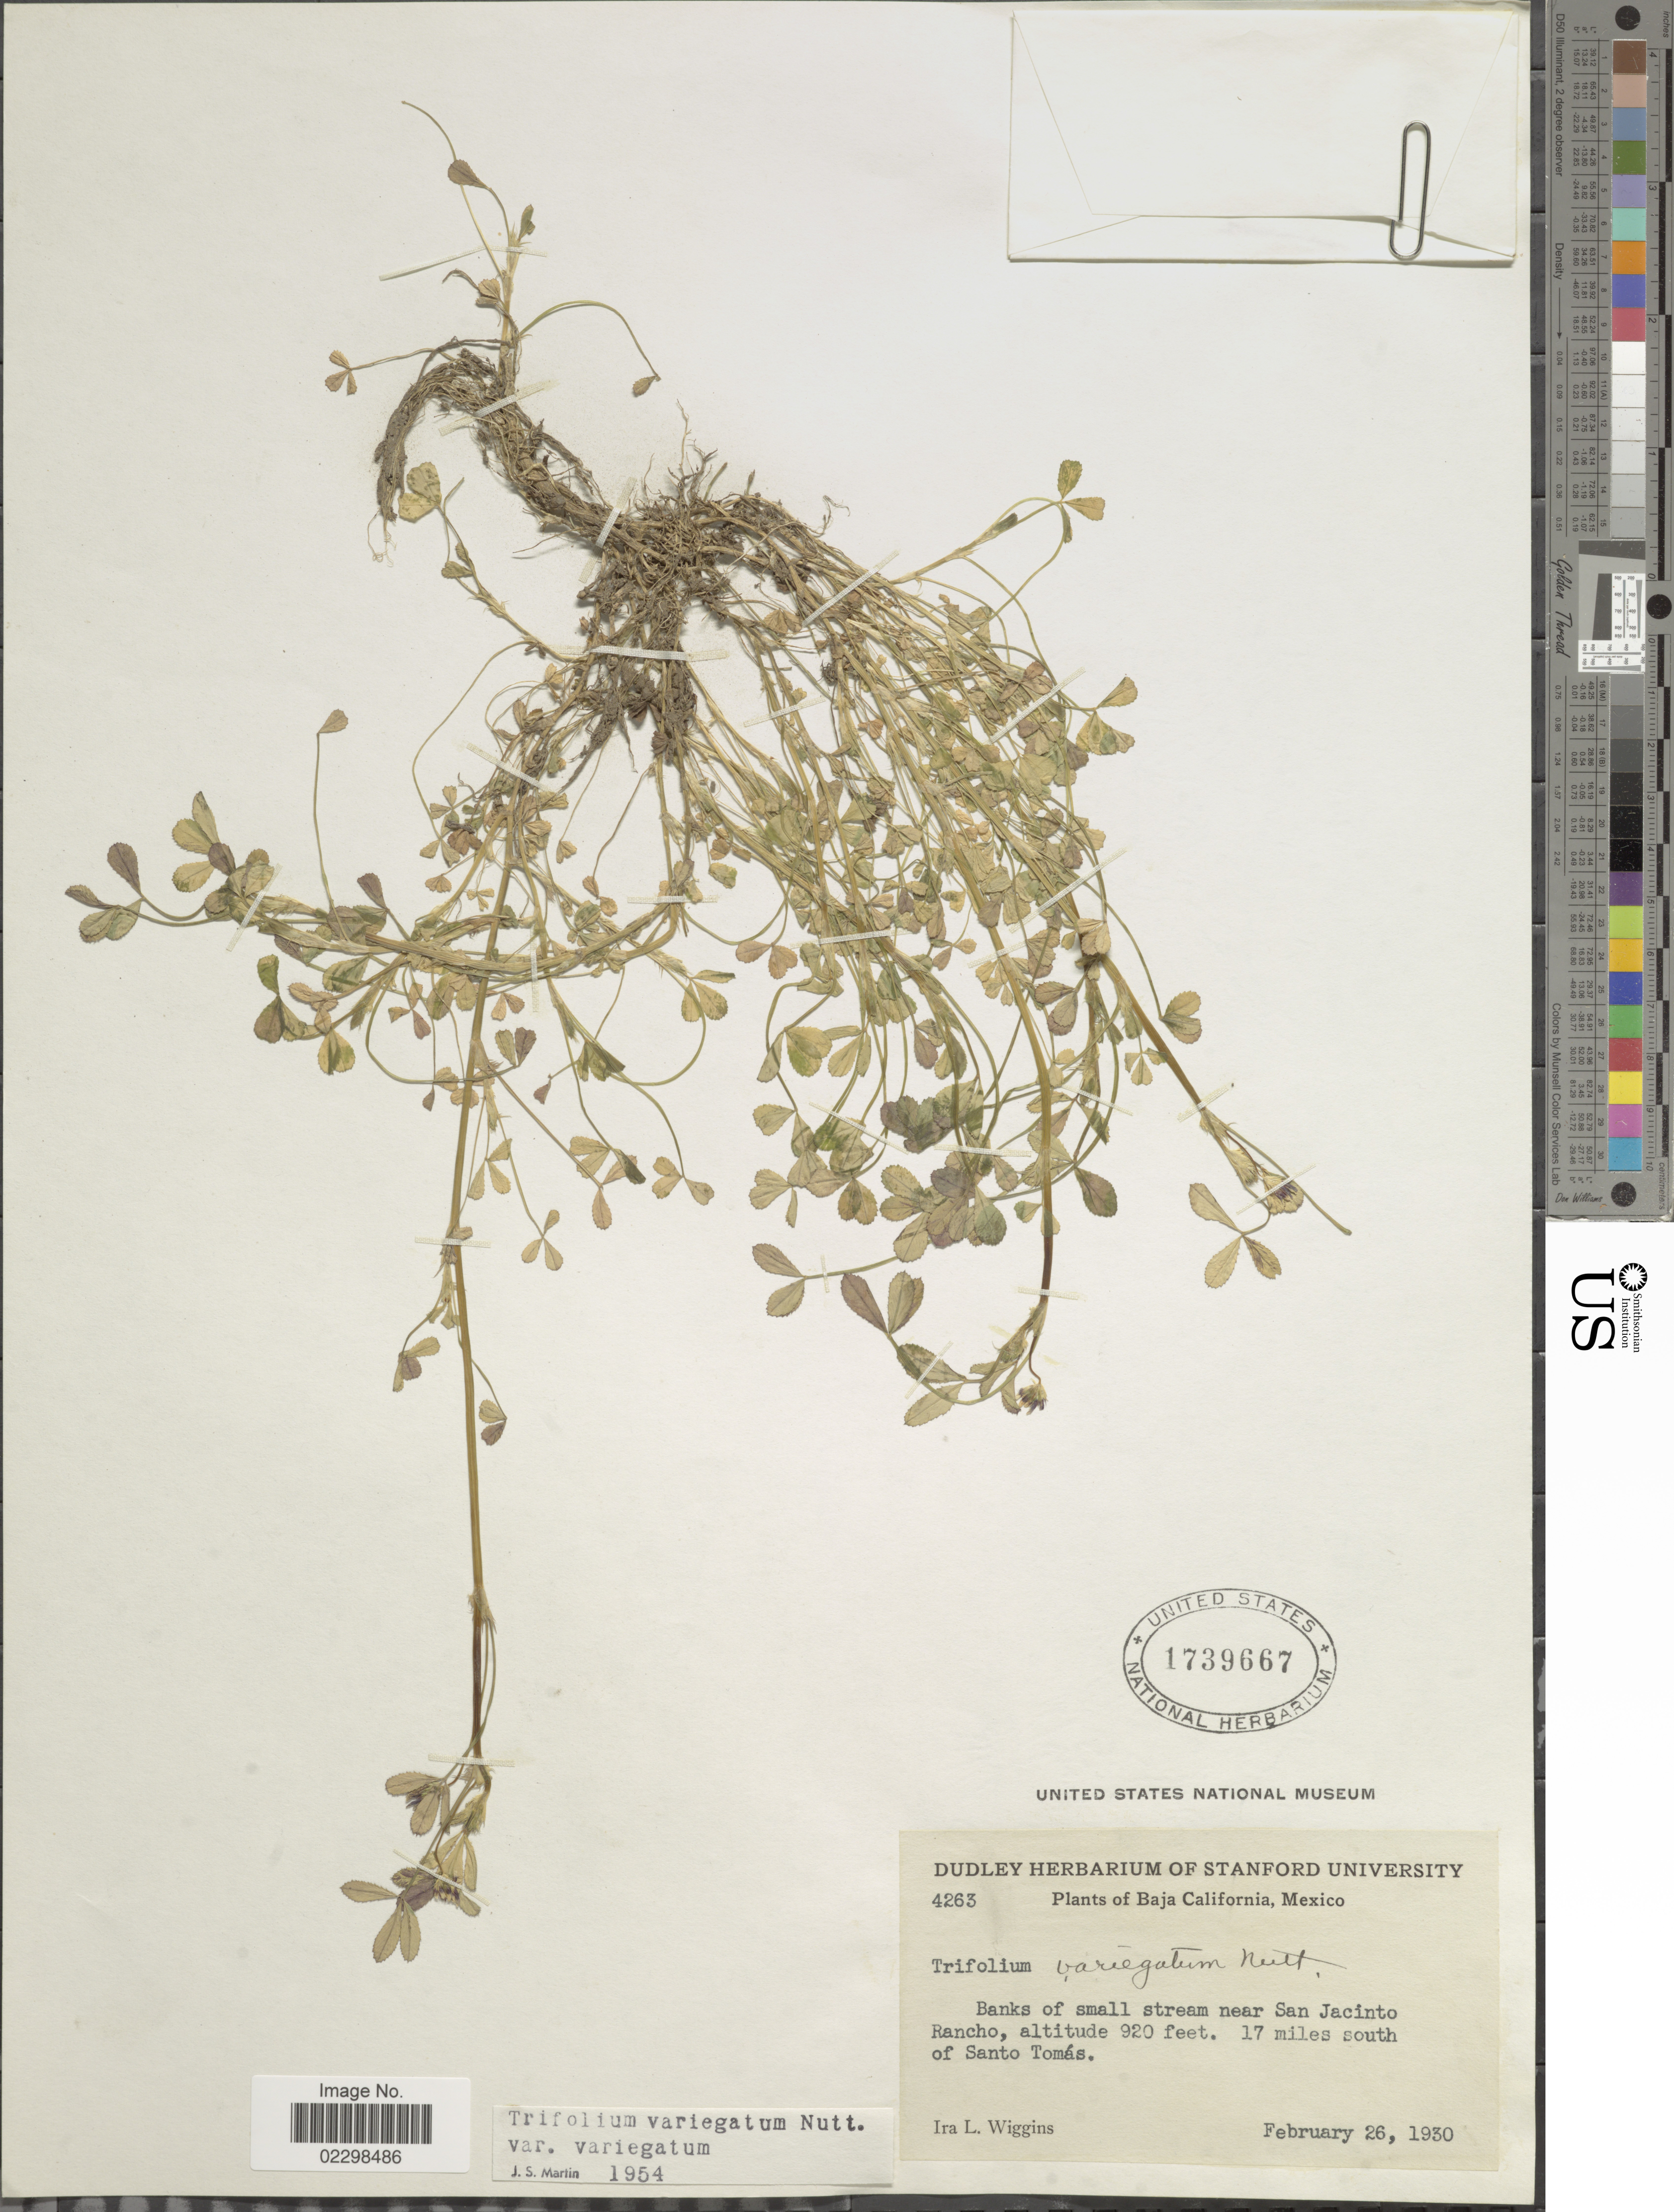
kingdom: Plantae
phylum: Tracheophyta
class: Magnoliopsida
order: Fabales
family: Fabaceae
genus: Trifolium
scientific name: Trifolium variegatum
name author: Nutt.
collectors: I. L. Wiggins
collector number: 4263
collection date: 1930-02-26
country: Mexico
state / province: Baja California Norte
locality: Near San Jacinto Rancho, 17 miles south of Santo Tomas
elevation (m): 280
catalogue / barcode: US 1739667